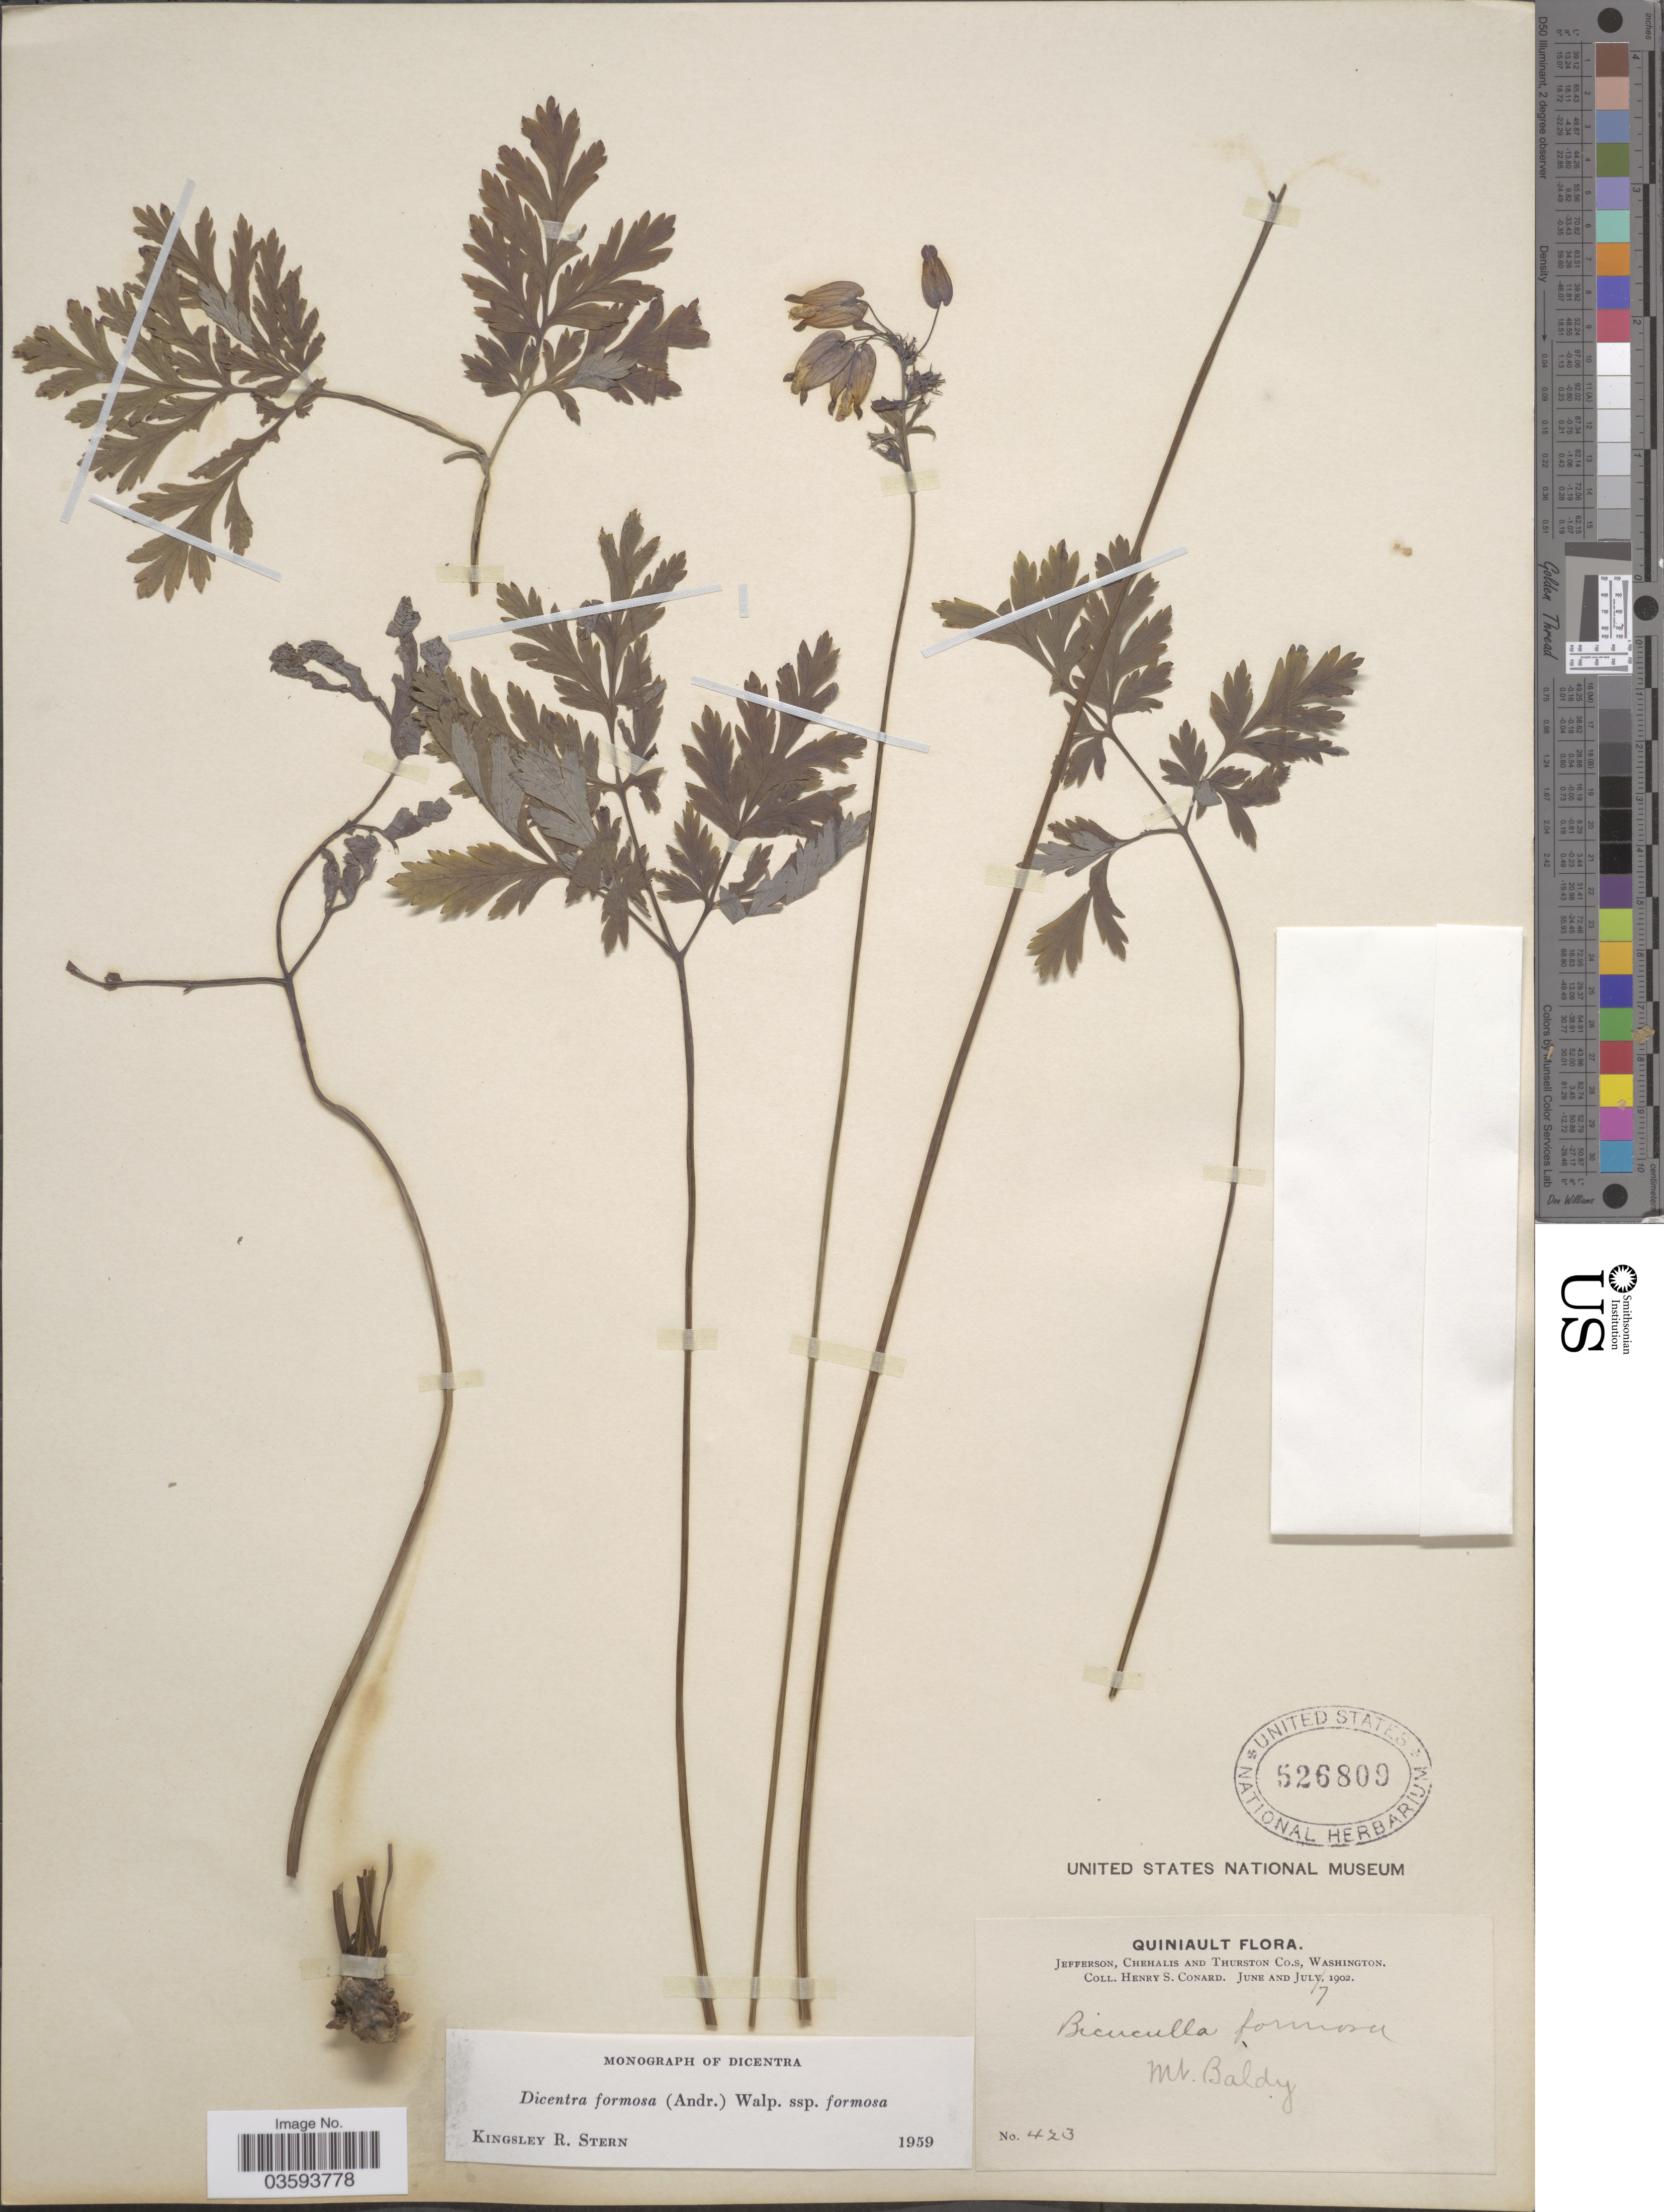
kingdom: Plantae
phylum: Tracheophyta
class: Magnoliopsida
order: Ranunculales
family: Papaveraceae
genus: Dicentra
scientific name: Dicentra formosa subsp. formosa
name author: (Haw.) Walp.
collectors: H. S. Conard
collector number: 423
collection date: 1902-07-07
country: United States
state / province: Washington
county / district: Thurston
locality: Quiniault. Jefferson, Chehalis and Thurston Co.s. Mt. Baldy.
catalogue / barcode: US 526809